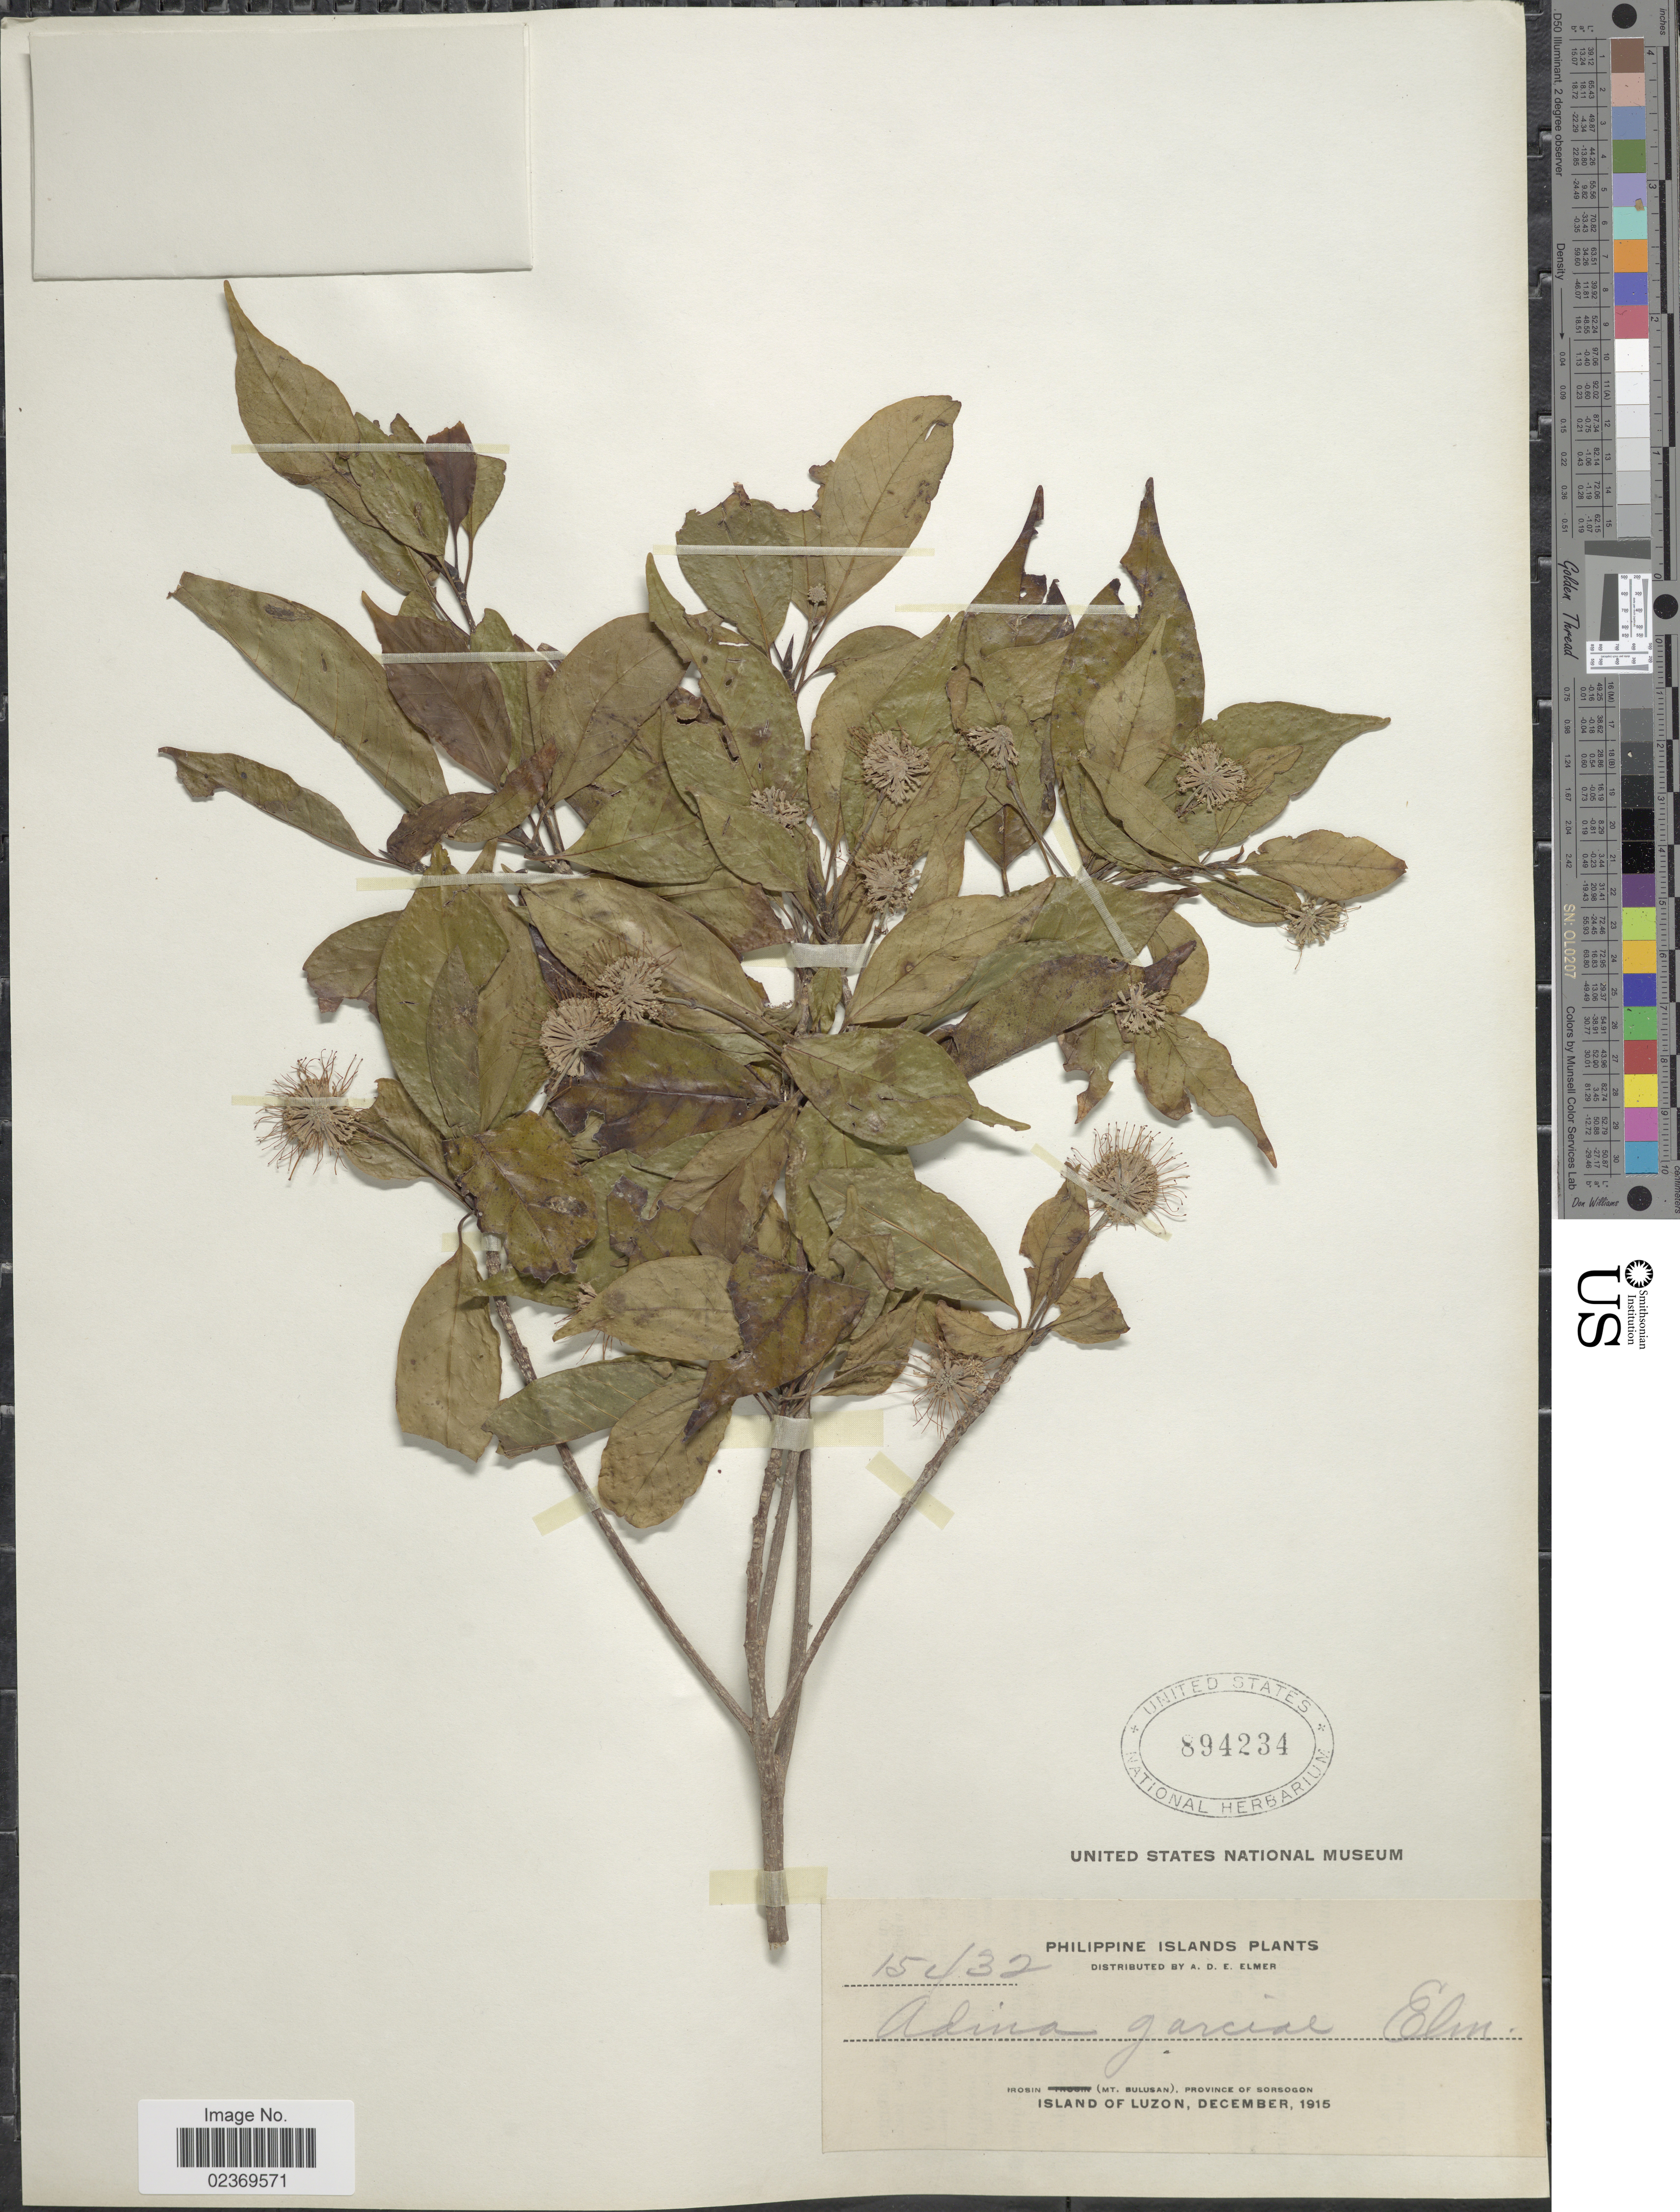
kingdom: Plantae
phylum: Tracheophyta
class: Magnoliopsida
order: Gentianales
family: Rubiaceae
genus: Adina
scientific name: Adina multifolia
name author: Havil.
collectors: A. D. E. Elmer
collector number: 15432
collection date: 1915-12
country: Philippines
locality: Irosin (mt. Bulusan), Province of Sorsogon, Island of Luzon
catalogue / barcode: US 894234